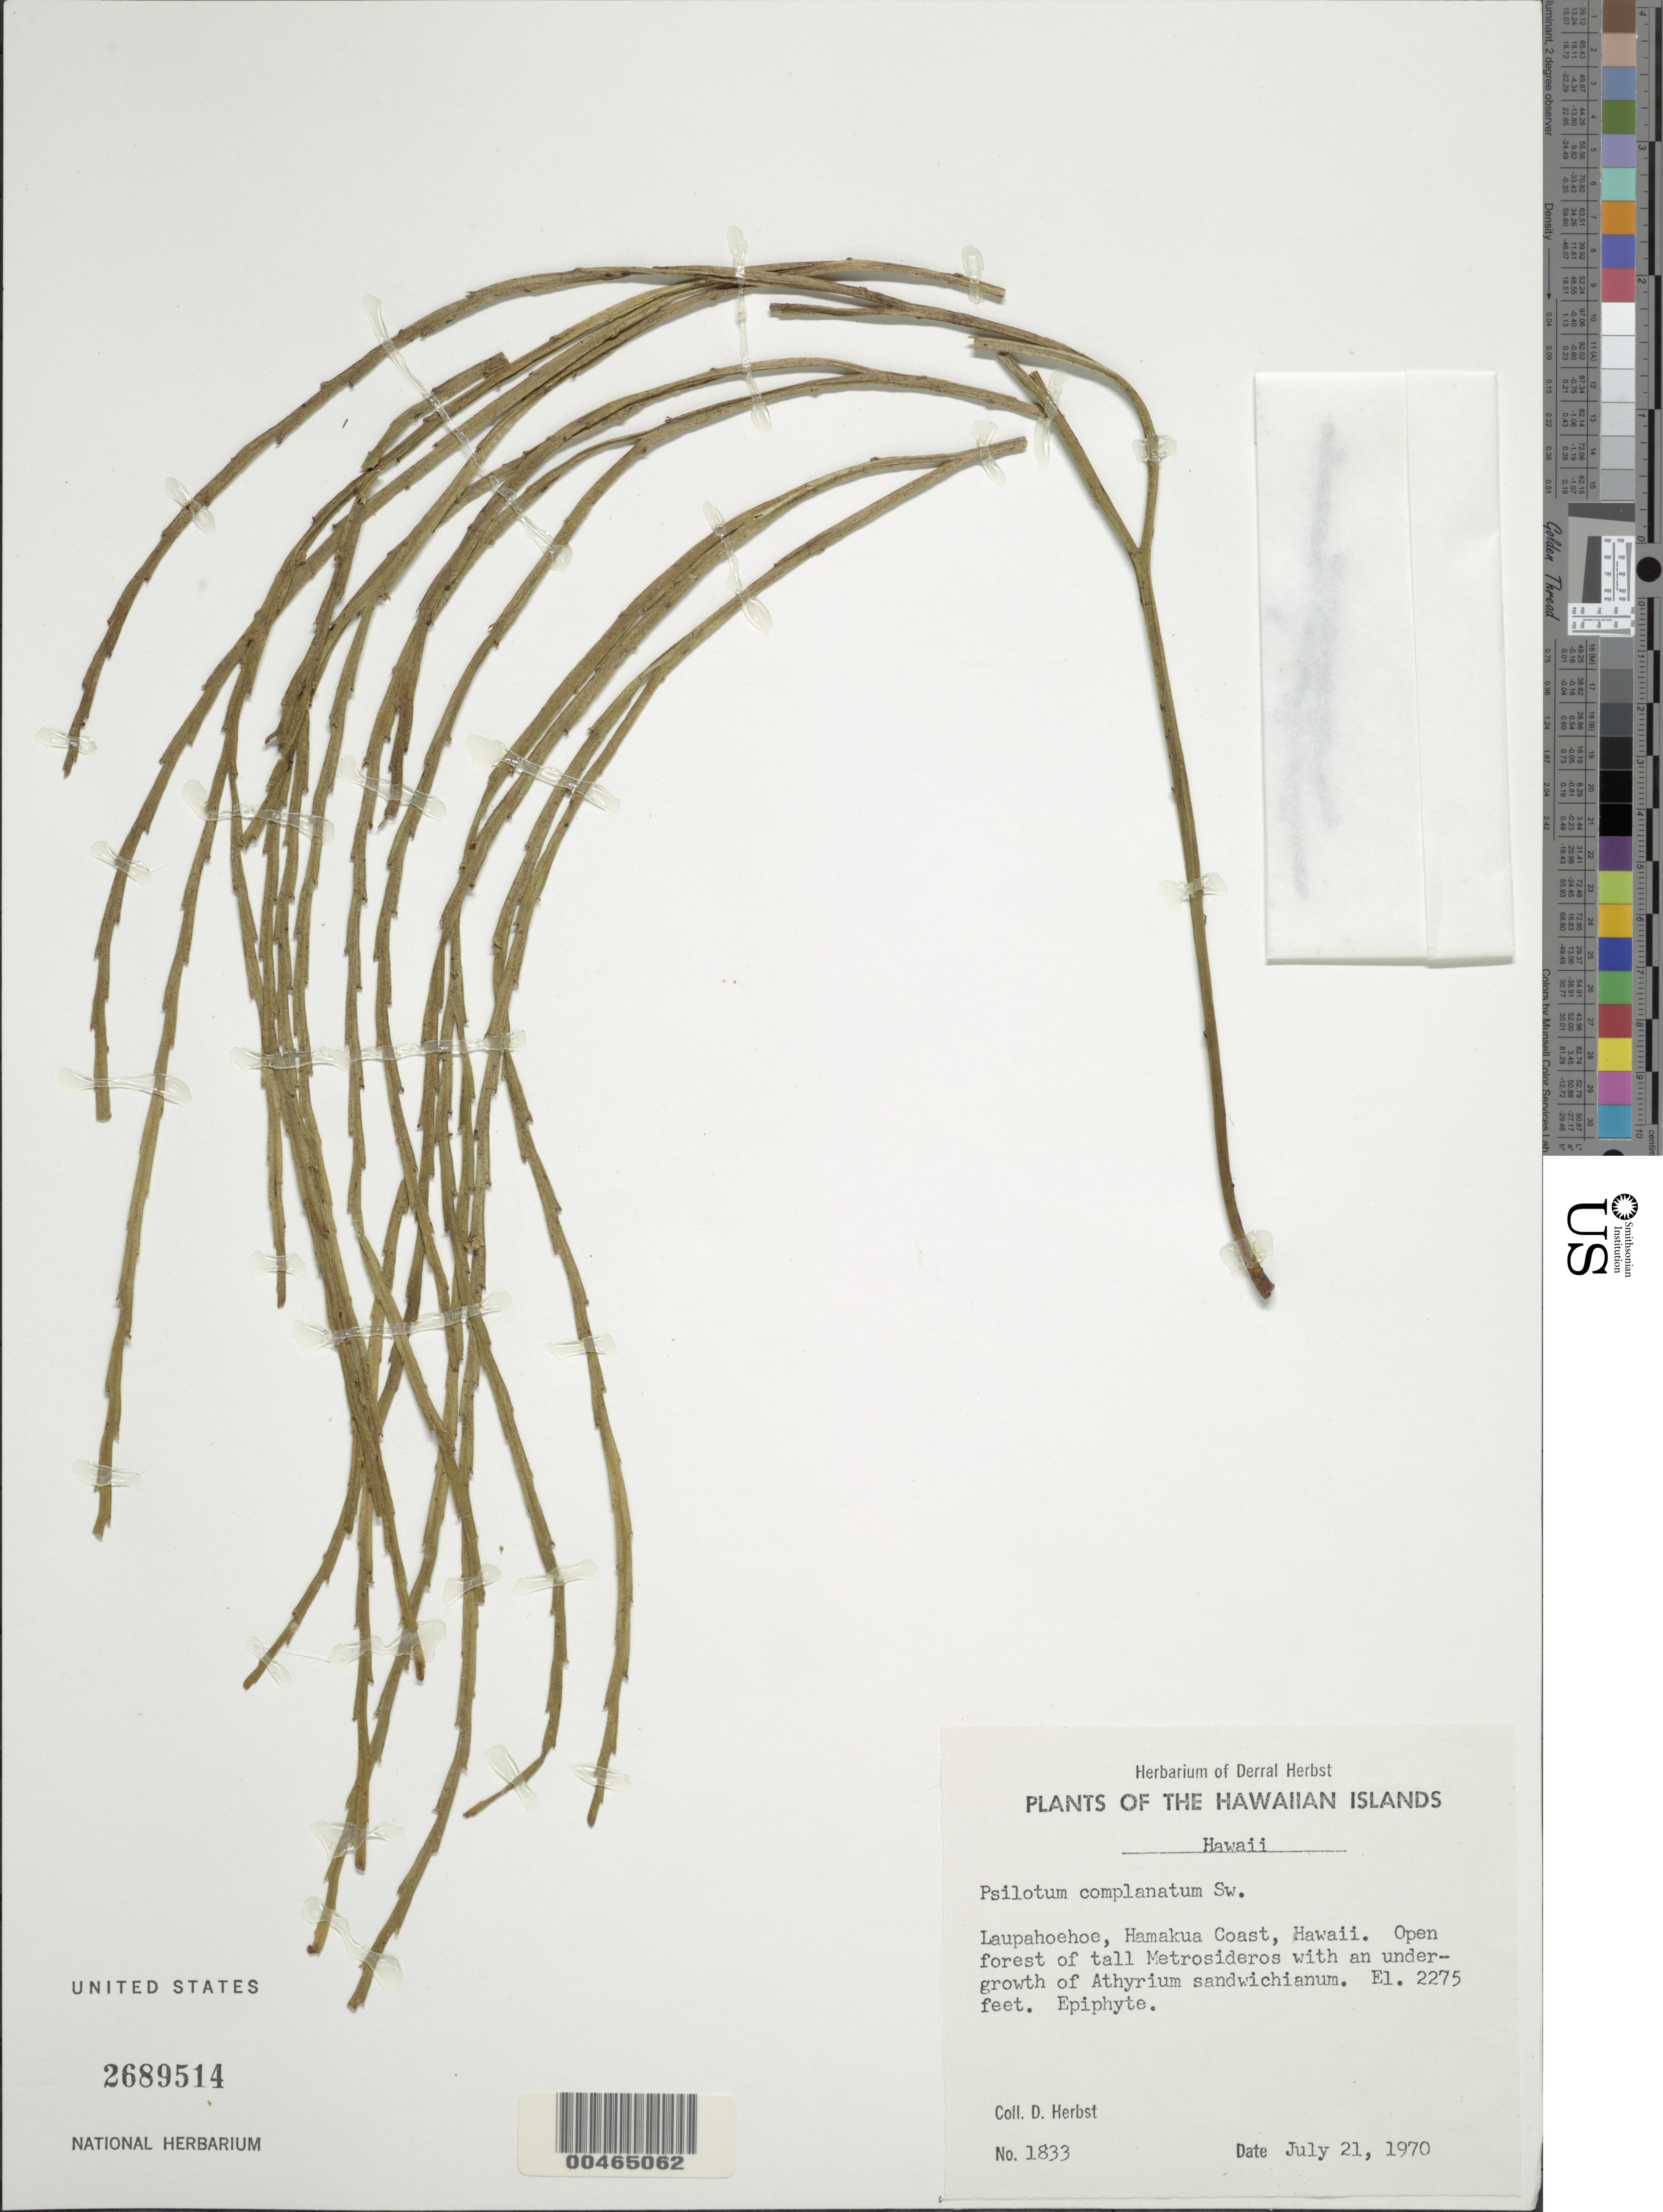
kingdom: Plantae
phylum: Tracheophyta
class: Polypodiopsida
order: Psilotales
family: Psilotaceae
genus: Psilotum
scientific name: Psilotum complanatum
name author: Sw.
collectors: D. R. Herbst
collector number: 1833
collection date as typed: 21 Jul 1970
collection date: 1970-07-21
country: United States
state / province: Hawaii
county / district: Hawaii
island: Hawaii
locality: Laupahoehoe, Hamakua Coast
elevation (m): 693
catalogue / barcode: US 2689514